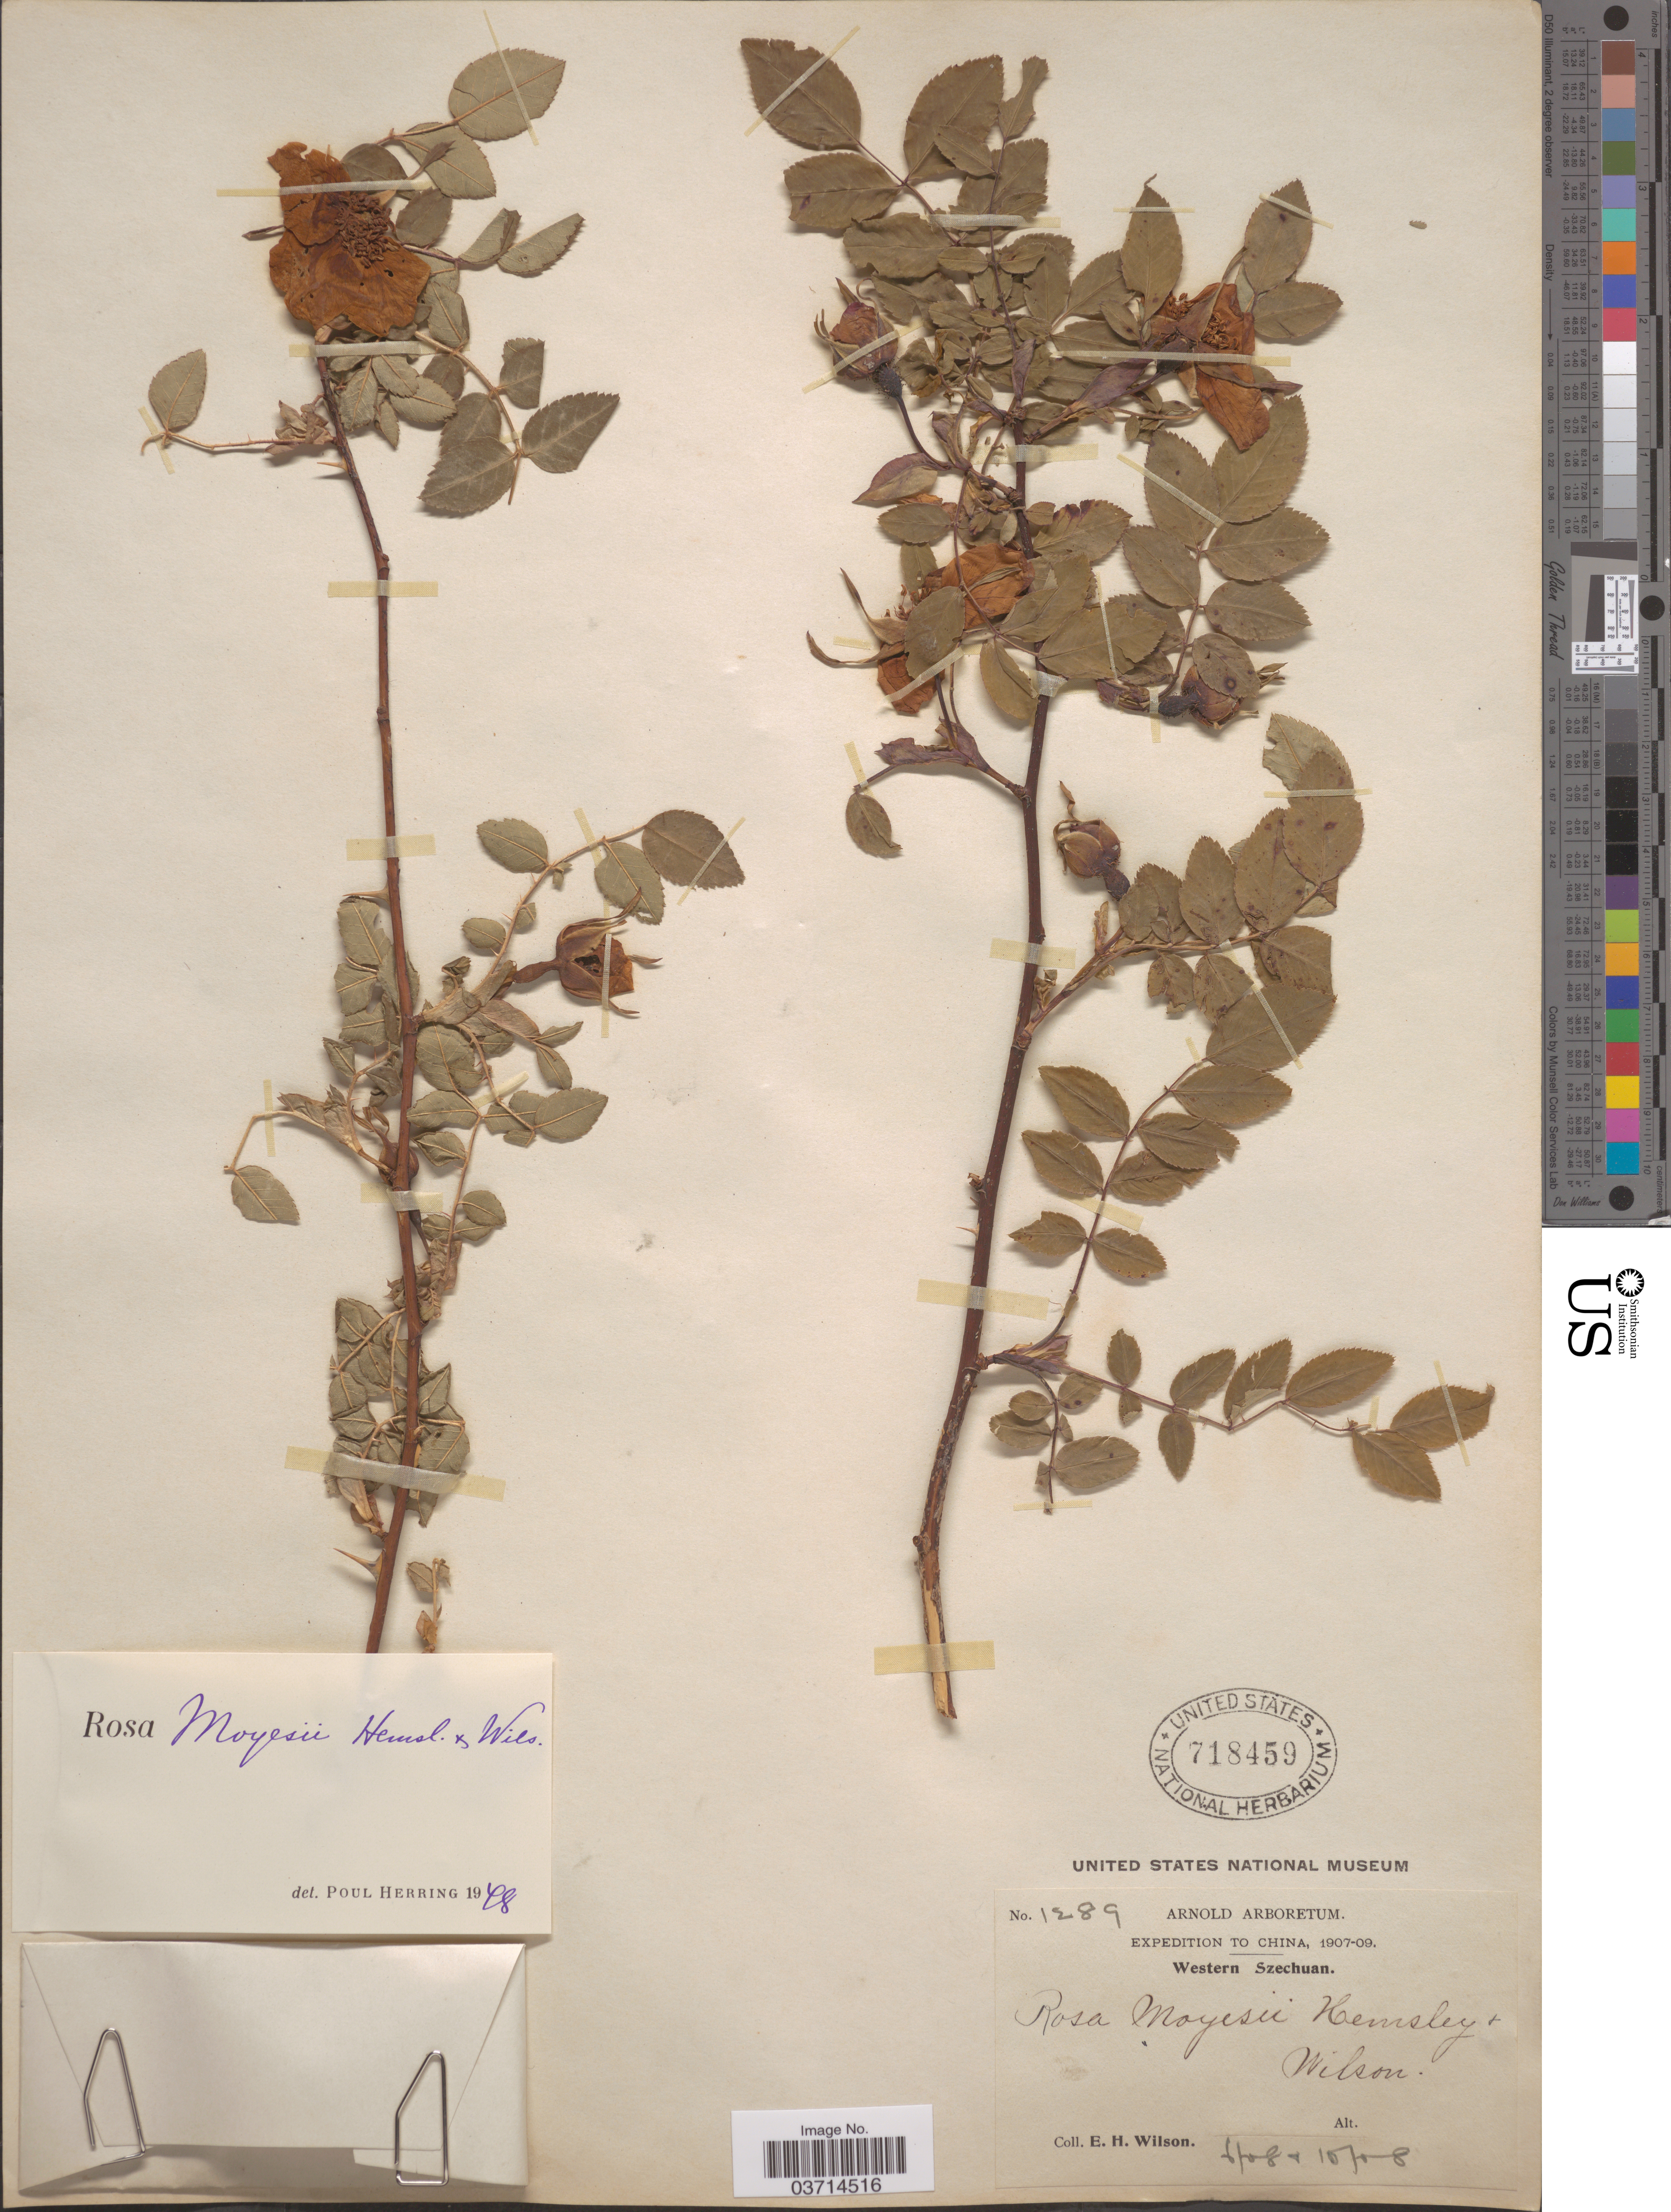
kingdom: Plantae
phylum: Tracheophyta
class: Magnoliopsida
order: Rosales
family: Rosaceae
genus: Rosa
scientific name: Rosa moyesii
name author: Hemsl. & E.H. Wilson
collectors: E. Wilson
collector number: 1289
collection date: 1908-06/1908-10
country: China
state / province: Sichuan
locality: Western Szechuan.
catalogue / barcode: US 718459